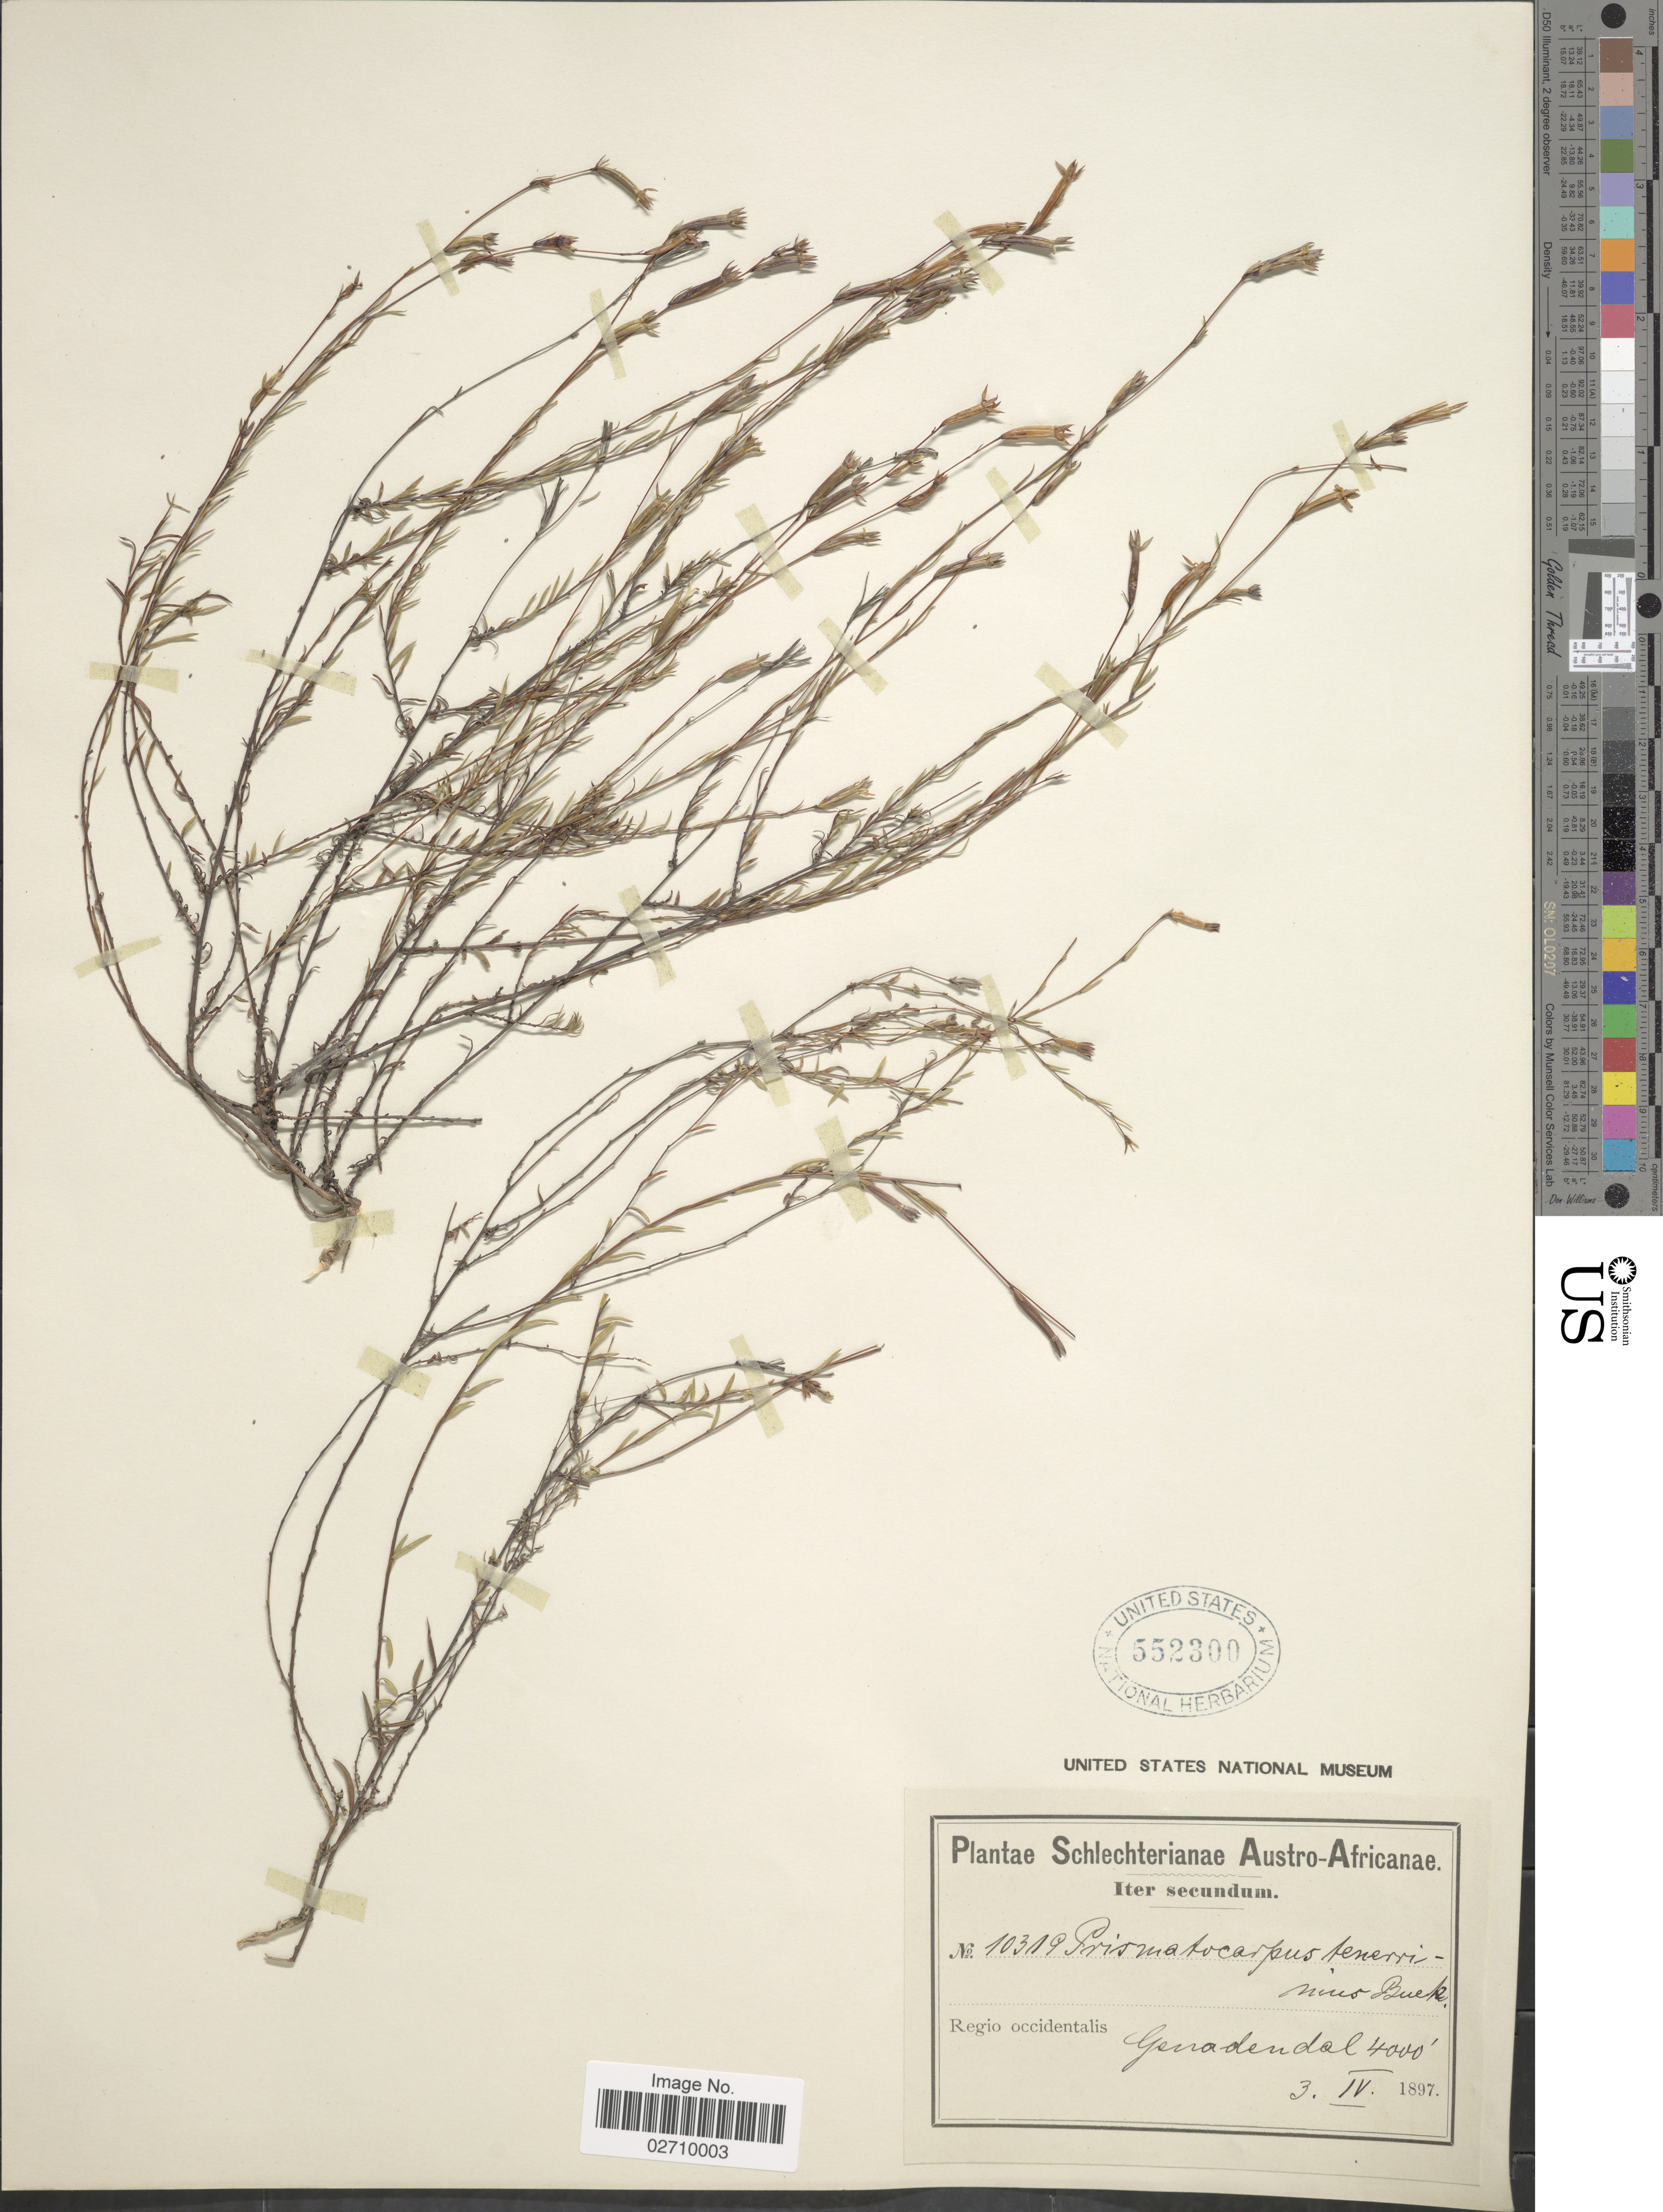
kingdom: Plantae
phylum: Tracheophyta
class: Magnoliopsida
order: Asterales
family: Campanulaceae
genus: Prismatocarpus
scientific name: Prismatocarpus tenerrimus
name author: H. Buek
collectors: Schlechter, --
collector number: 10319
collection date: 1897-04-03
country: South Africa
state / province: Western Cape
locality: Austro-Africanae. Regio occidentalis. Genadendal.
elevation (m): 1219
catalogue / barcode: US 552300